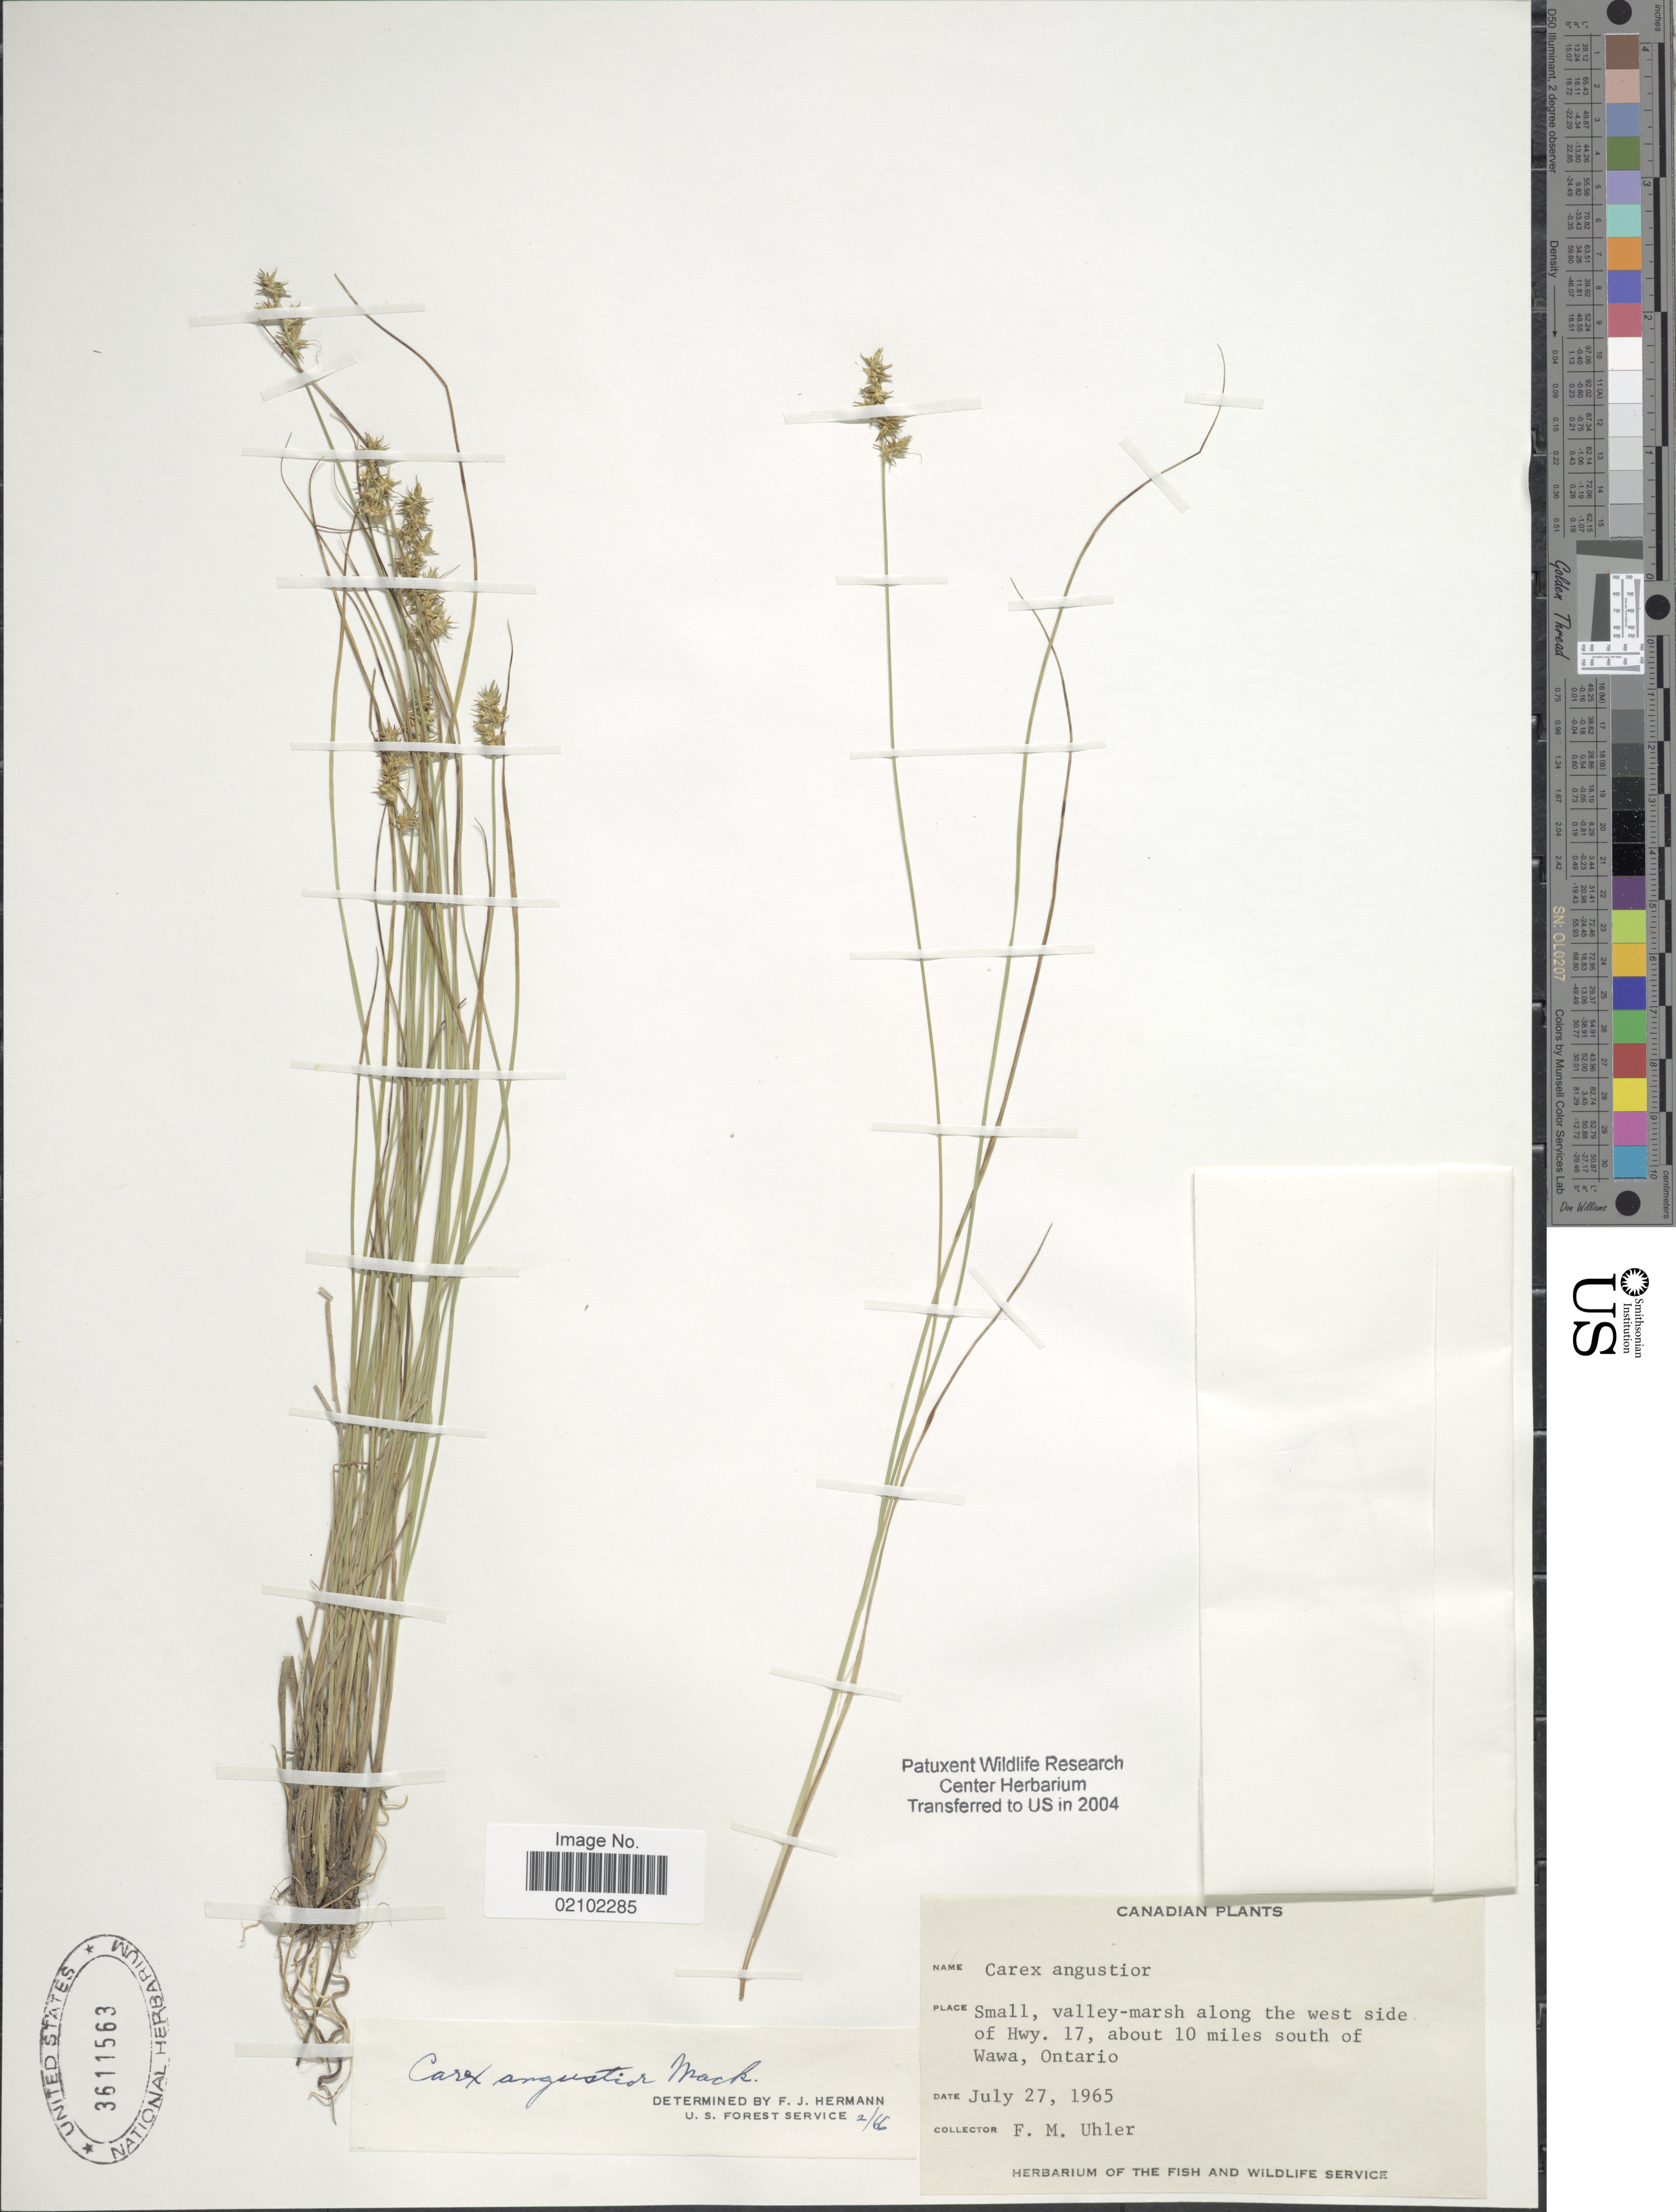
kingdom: Plantae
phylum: Tracheophyta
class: Liliopsida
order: Poales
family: Cyperaceae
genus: Carex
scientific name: Carex echinata subsp. echinata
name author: Murray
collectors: F. M. Uhler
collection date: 1965-07-27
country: Canada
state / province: Ontario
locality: Along the west side of Hwy. 17, about 10 miles south of Wawa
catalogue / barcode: US 3611563